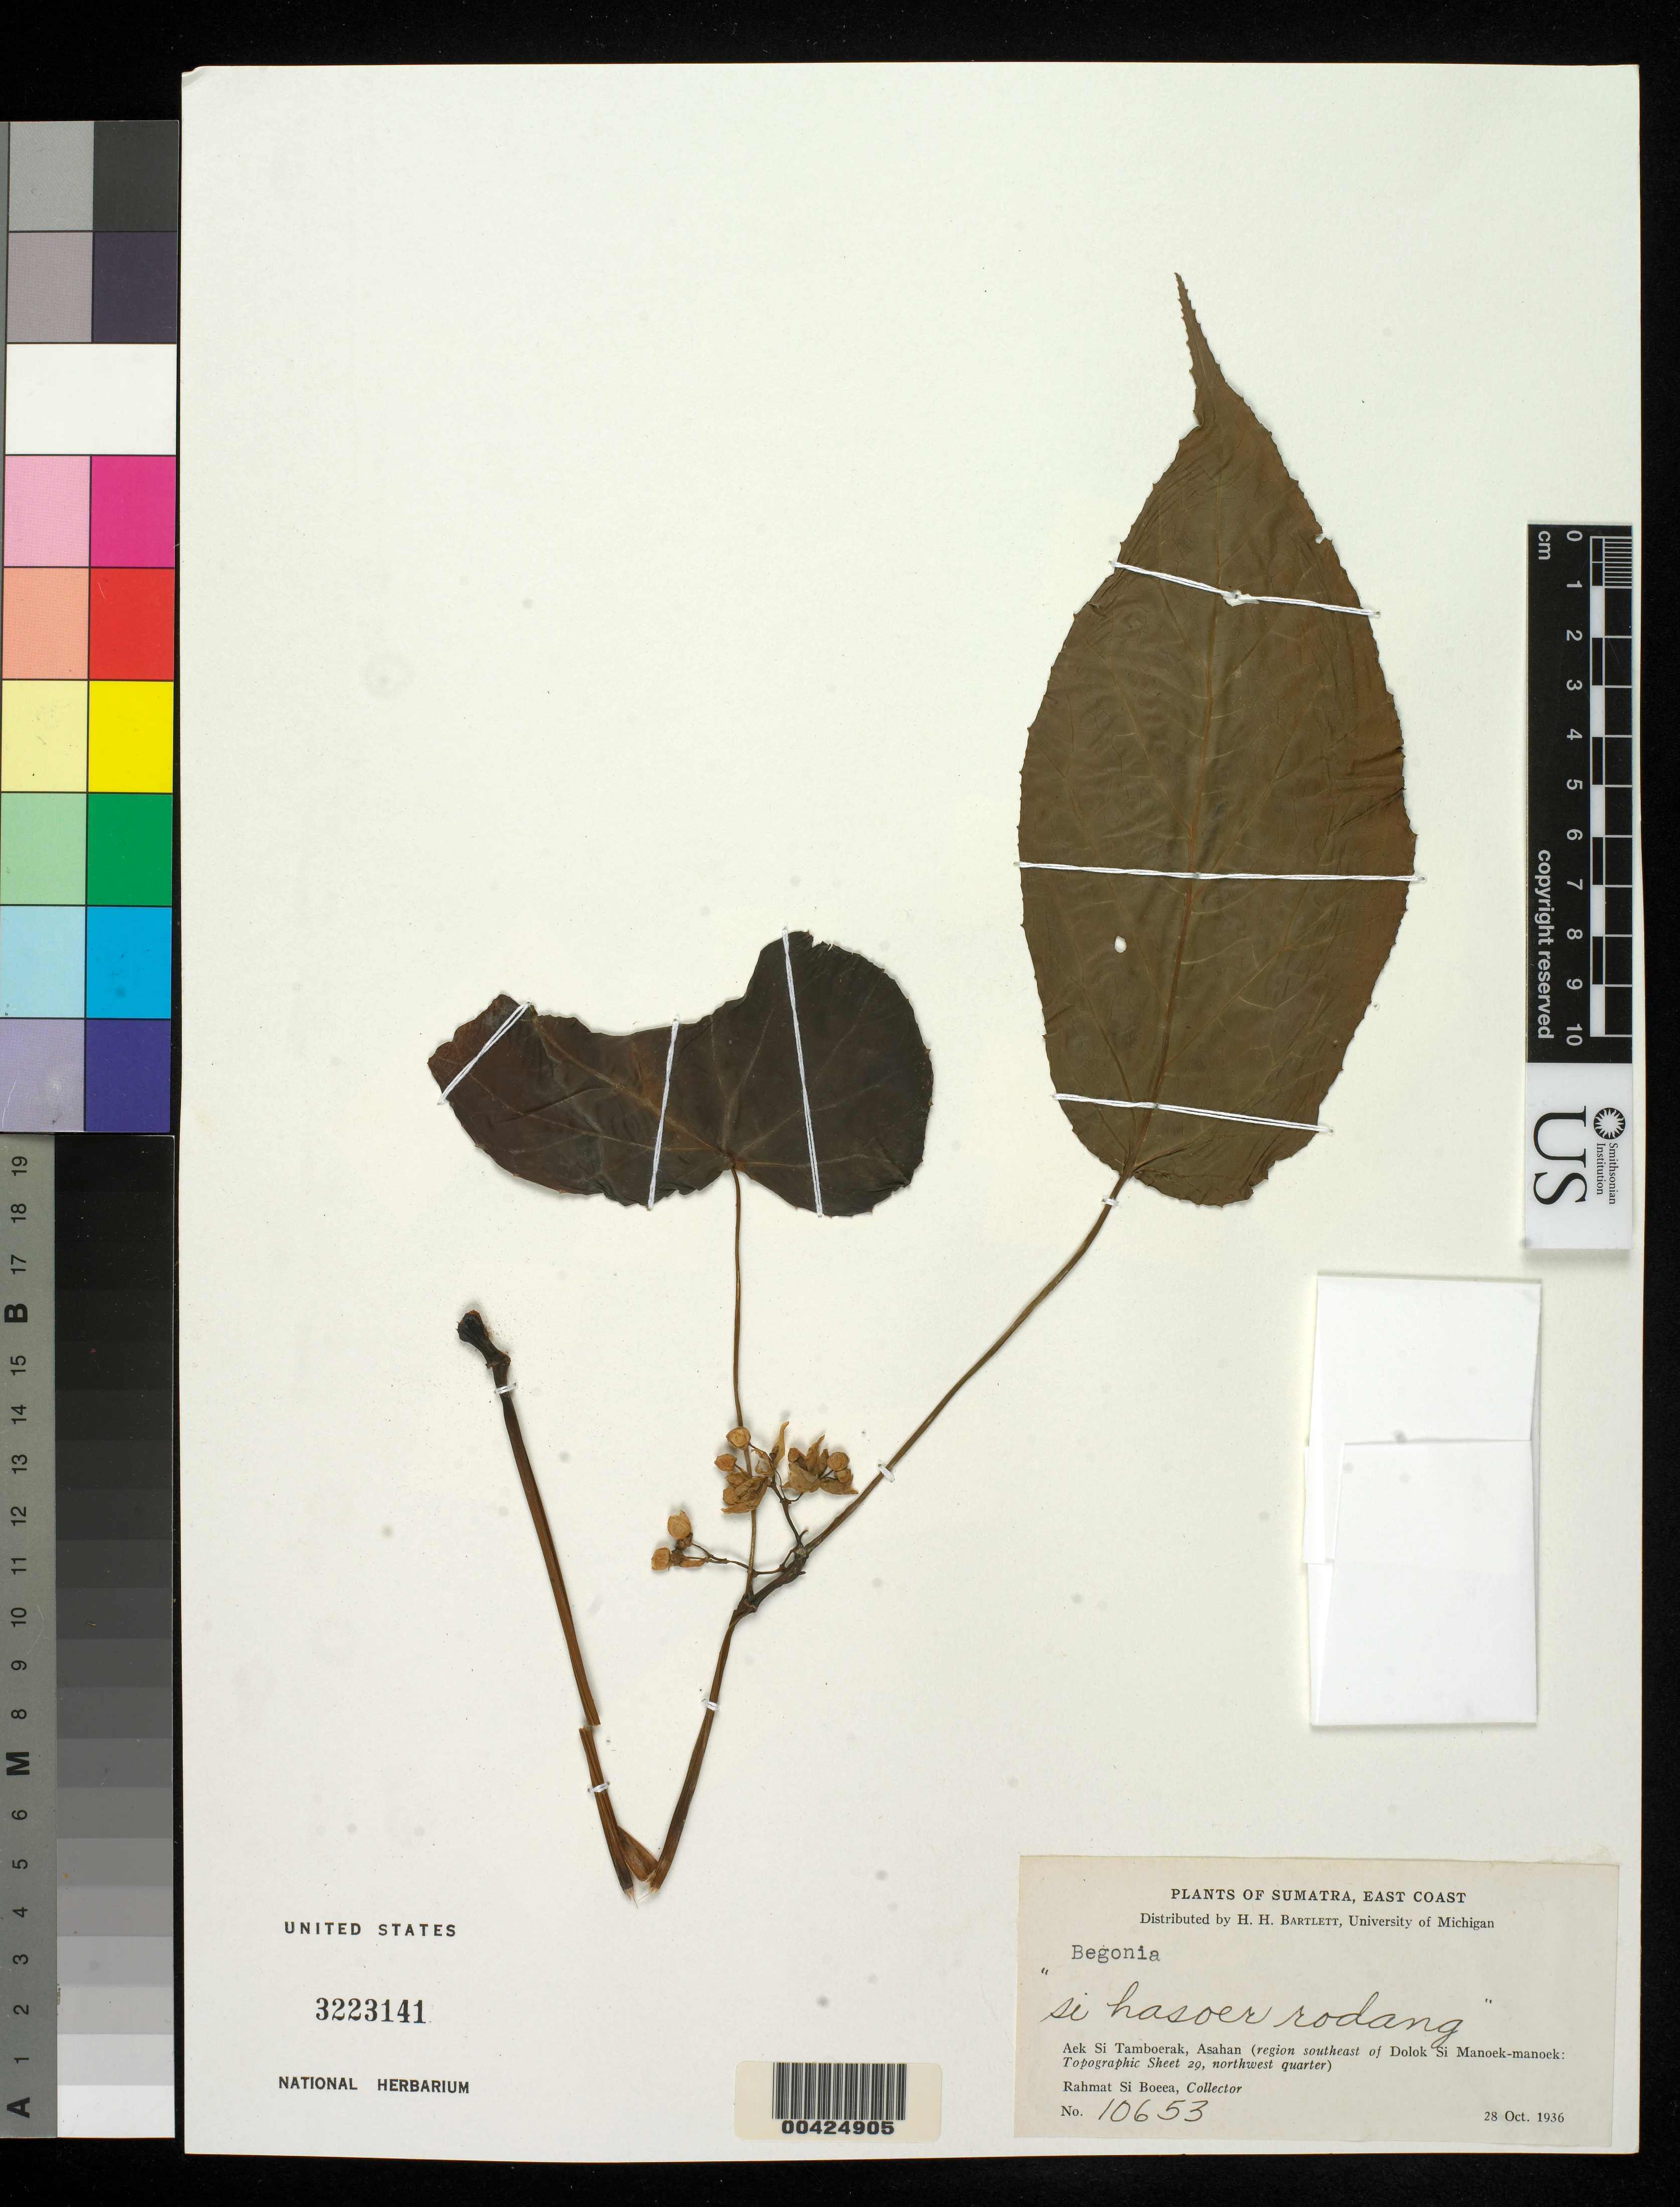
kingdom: Plantae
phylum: Tracheophyta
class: Magnoliopsida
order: Cucurbitales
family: Begoniaceae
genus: Begonia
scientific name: Begonia sp.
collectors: Rahmat Si Boeea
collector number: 10653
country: Indonesia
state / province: Sumatra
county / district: Aceh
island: Sumatra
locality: Asahan (District?), Aek si Tamboerak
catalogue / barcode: US 3223141